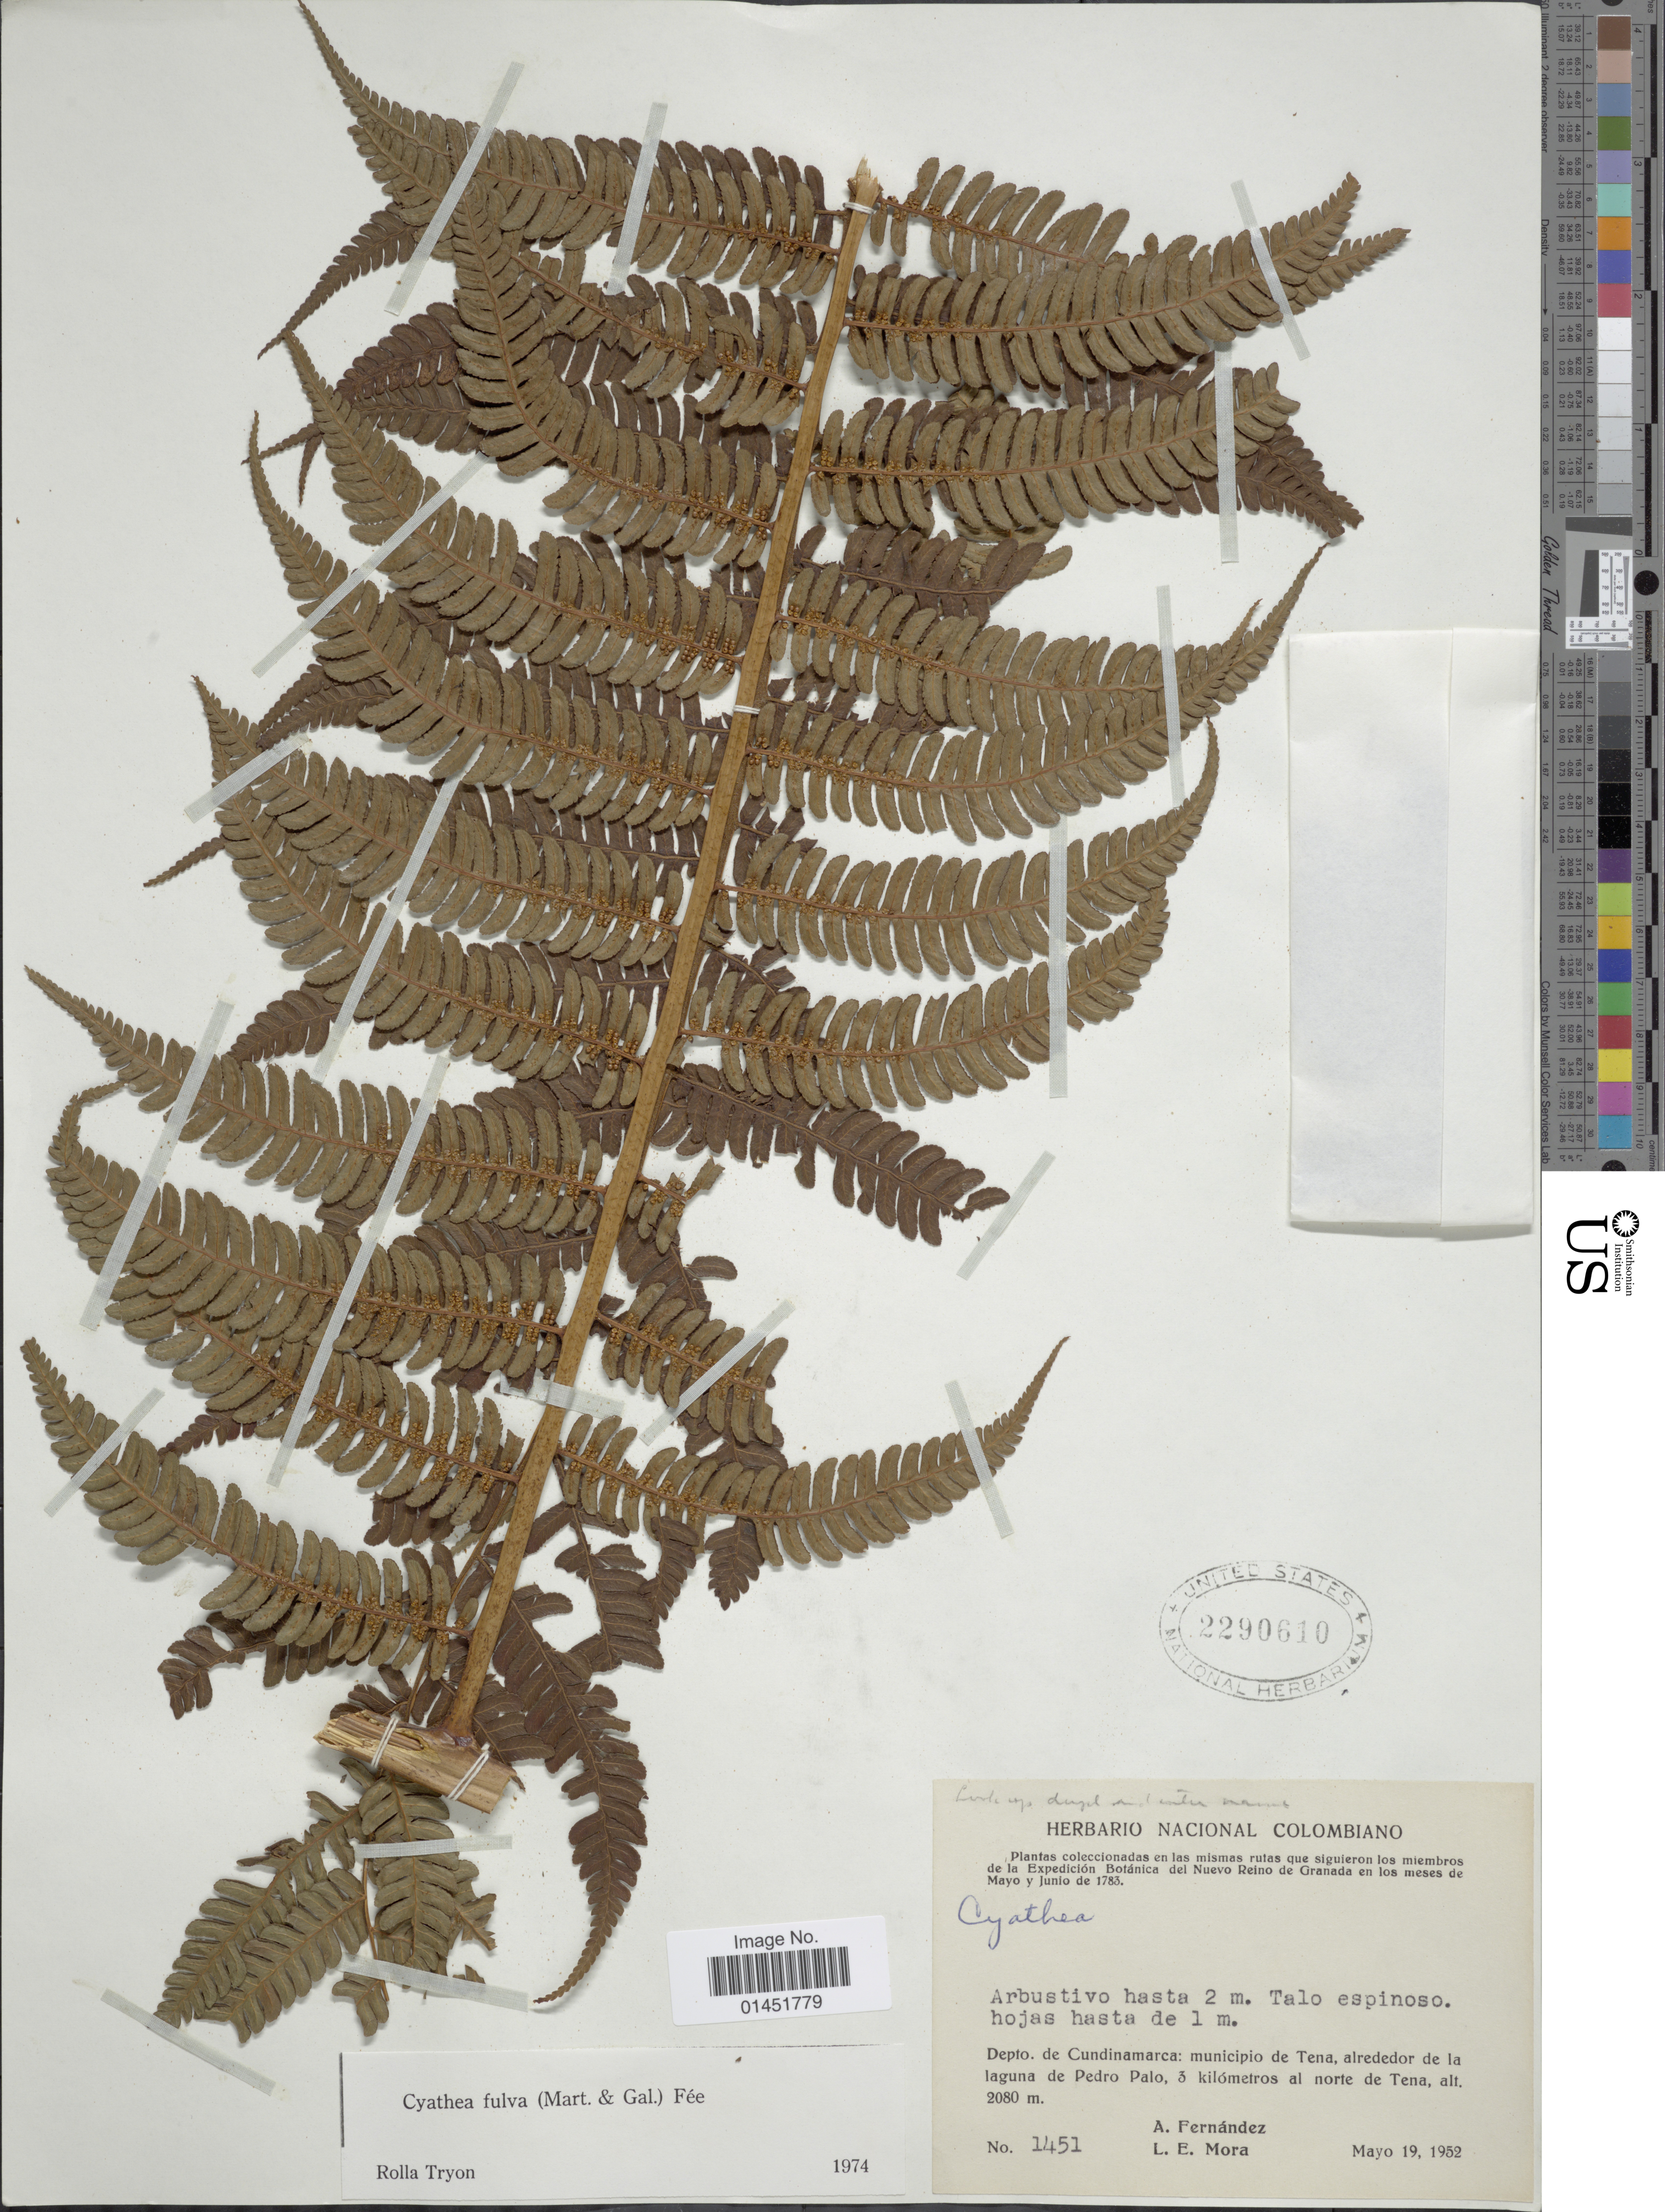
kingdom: Plantae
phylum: Tracheophyta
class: Polypodiopsida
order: Cyatheales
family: Cyatheaceae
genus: Cyathea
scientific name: Cyathea fulva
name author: (M. Martens & Galeotti) Fée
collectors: A. Fernández & L. Mora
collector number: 1451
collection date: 1952-05-19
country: Colombia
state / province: Cundinamarca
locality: Depto de Cundinamarca: municipio de Tena, alrededor de la laguna de Pedro Palo, 3 kilometers al norte de Tena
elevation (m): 2080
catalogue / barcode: US 2290610